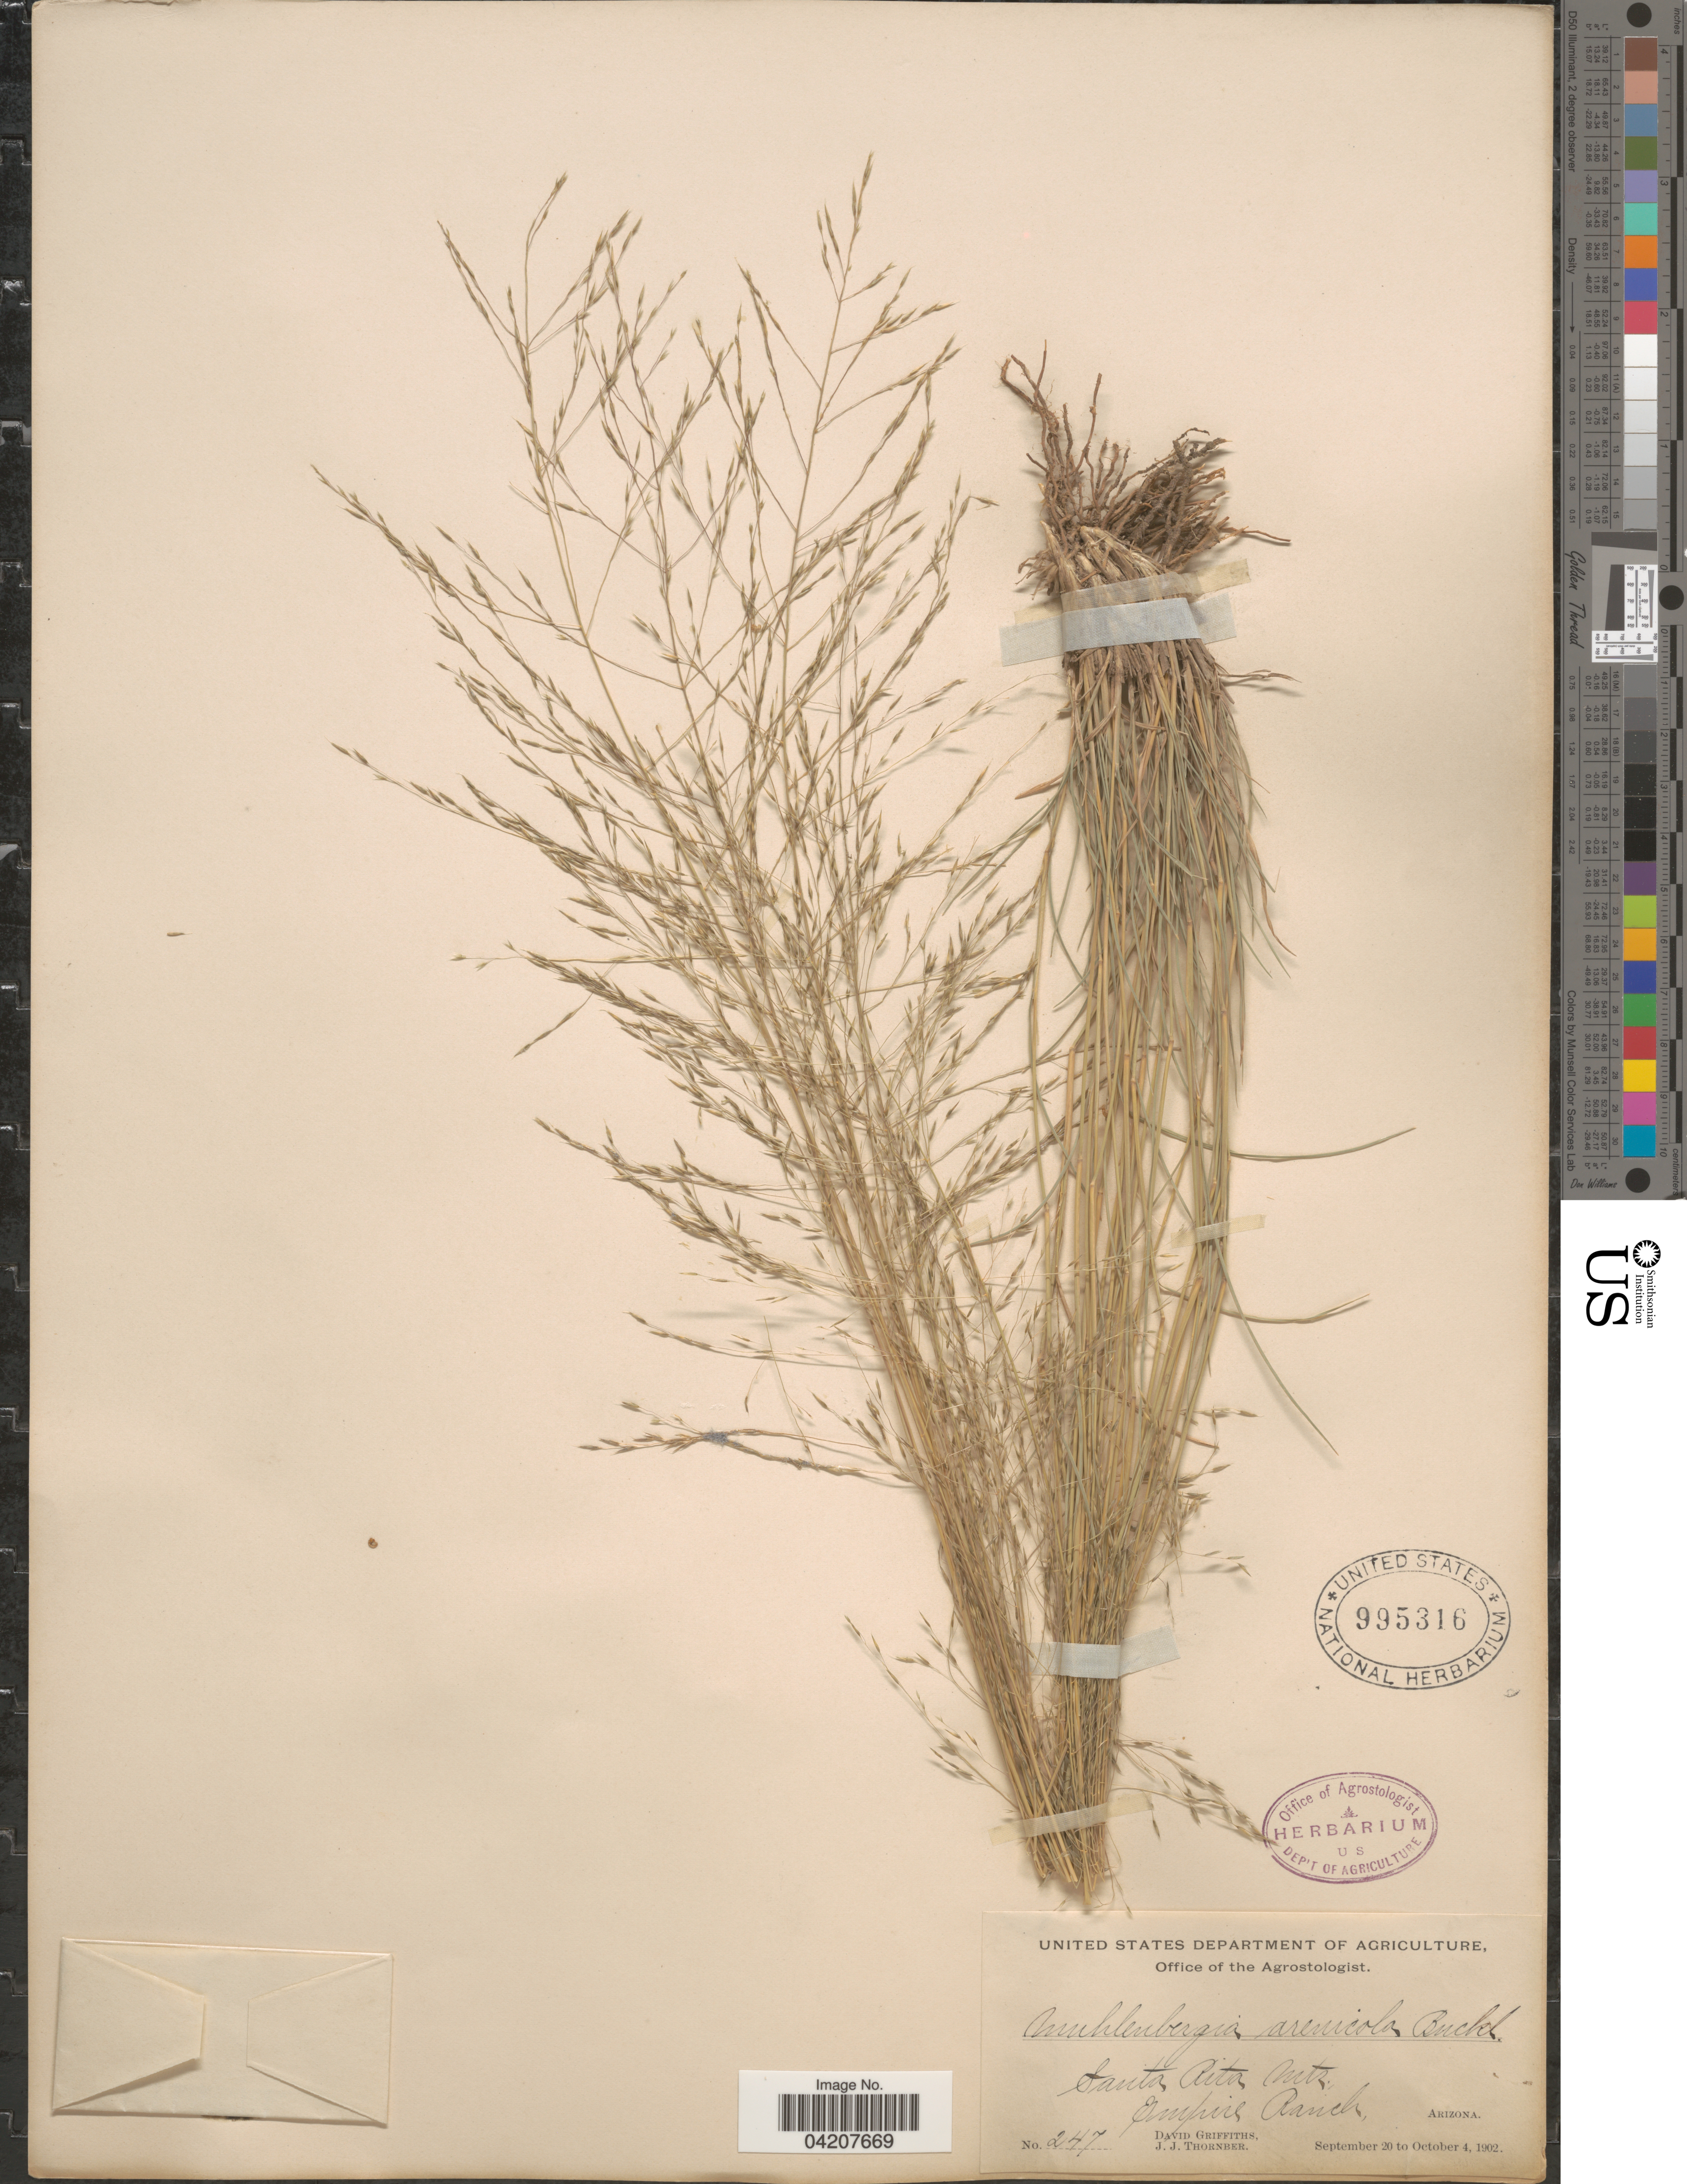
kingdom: Plantae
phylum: Tracheophyta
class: Liliopsida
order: Poales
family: Poaceae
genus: Muhlenbergia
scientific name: Muhlenbergia arenicola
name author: Buckley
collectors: D. Griffiths & J. Thornber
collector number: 247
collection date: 1902-09-20/1902-10-04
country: United States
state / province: Arizona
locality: Santa Rita Mts. Empire Ranch.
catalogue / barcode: US 995316